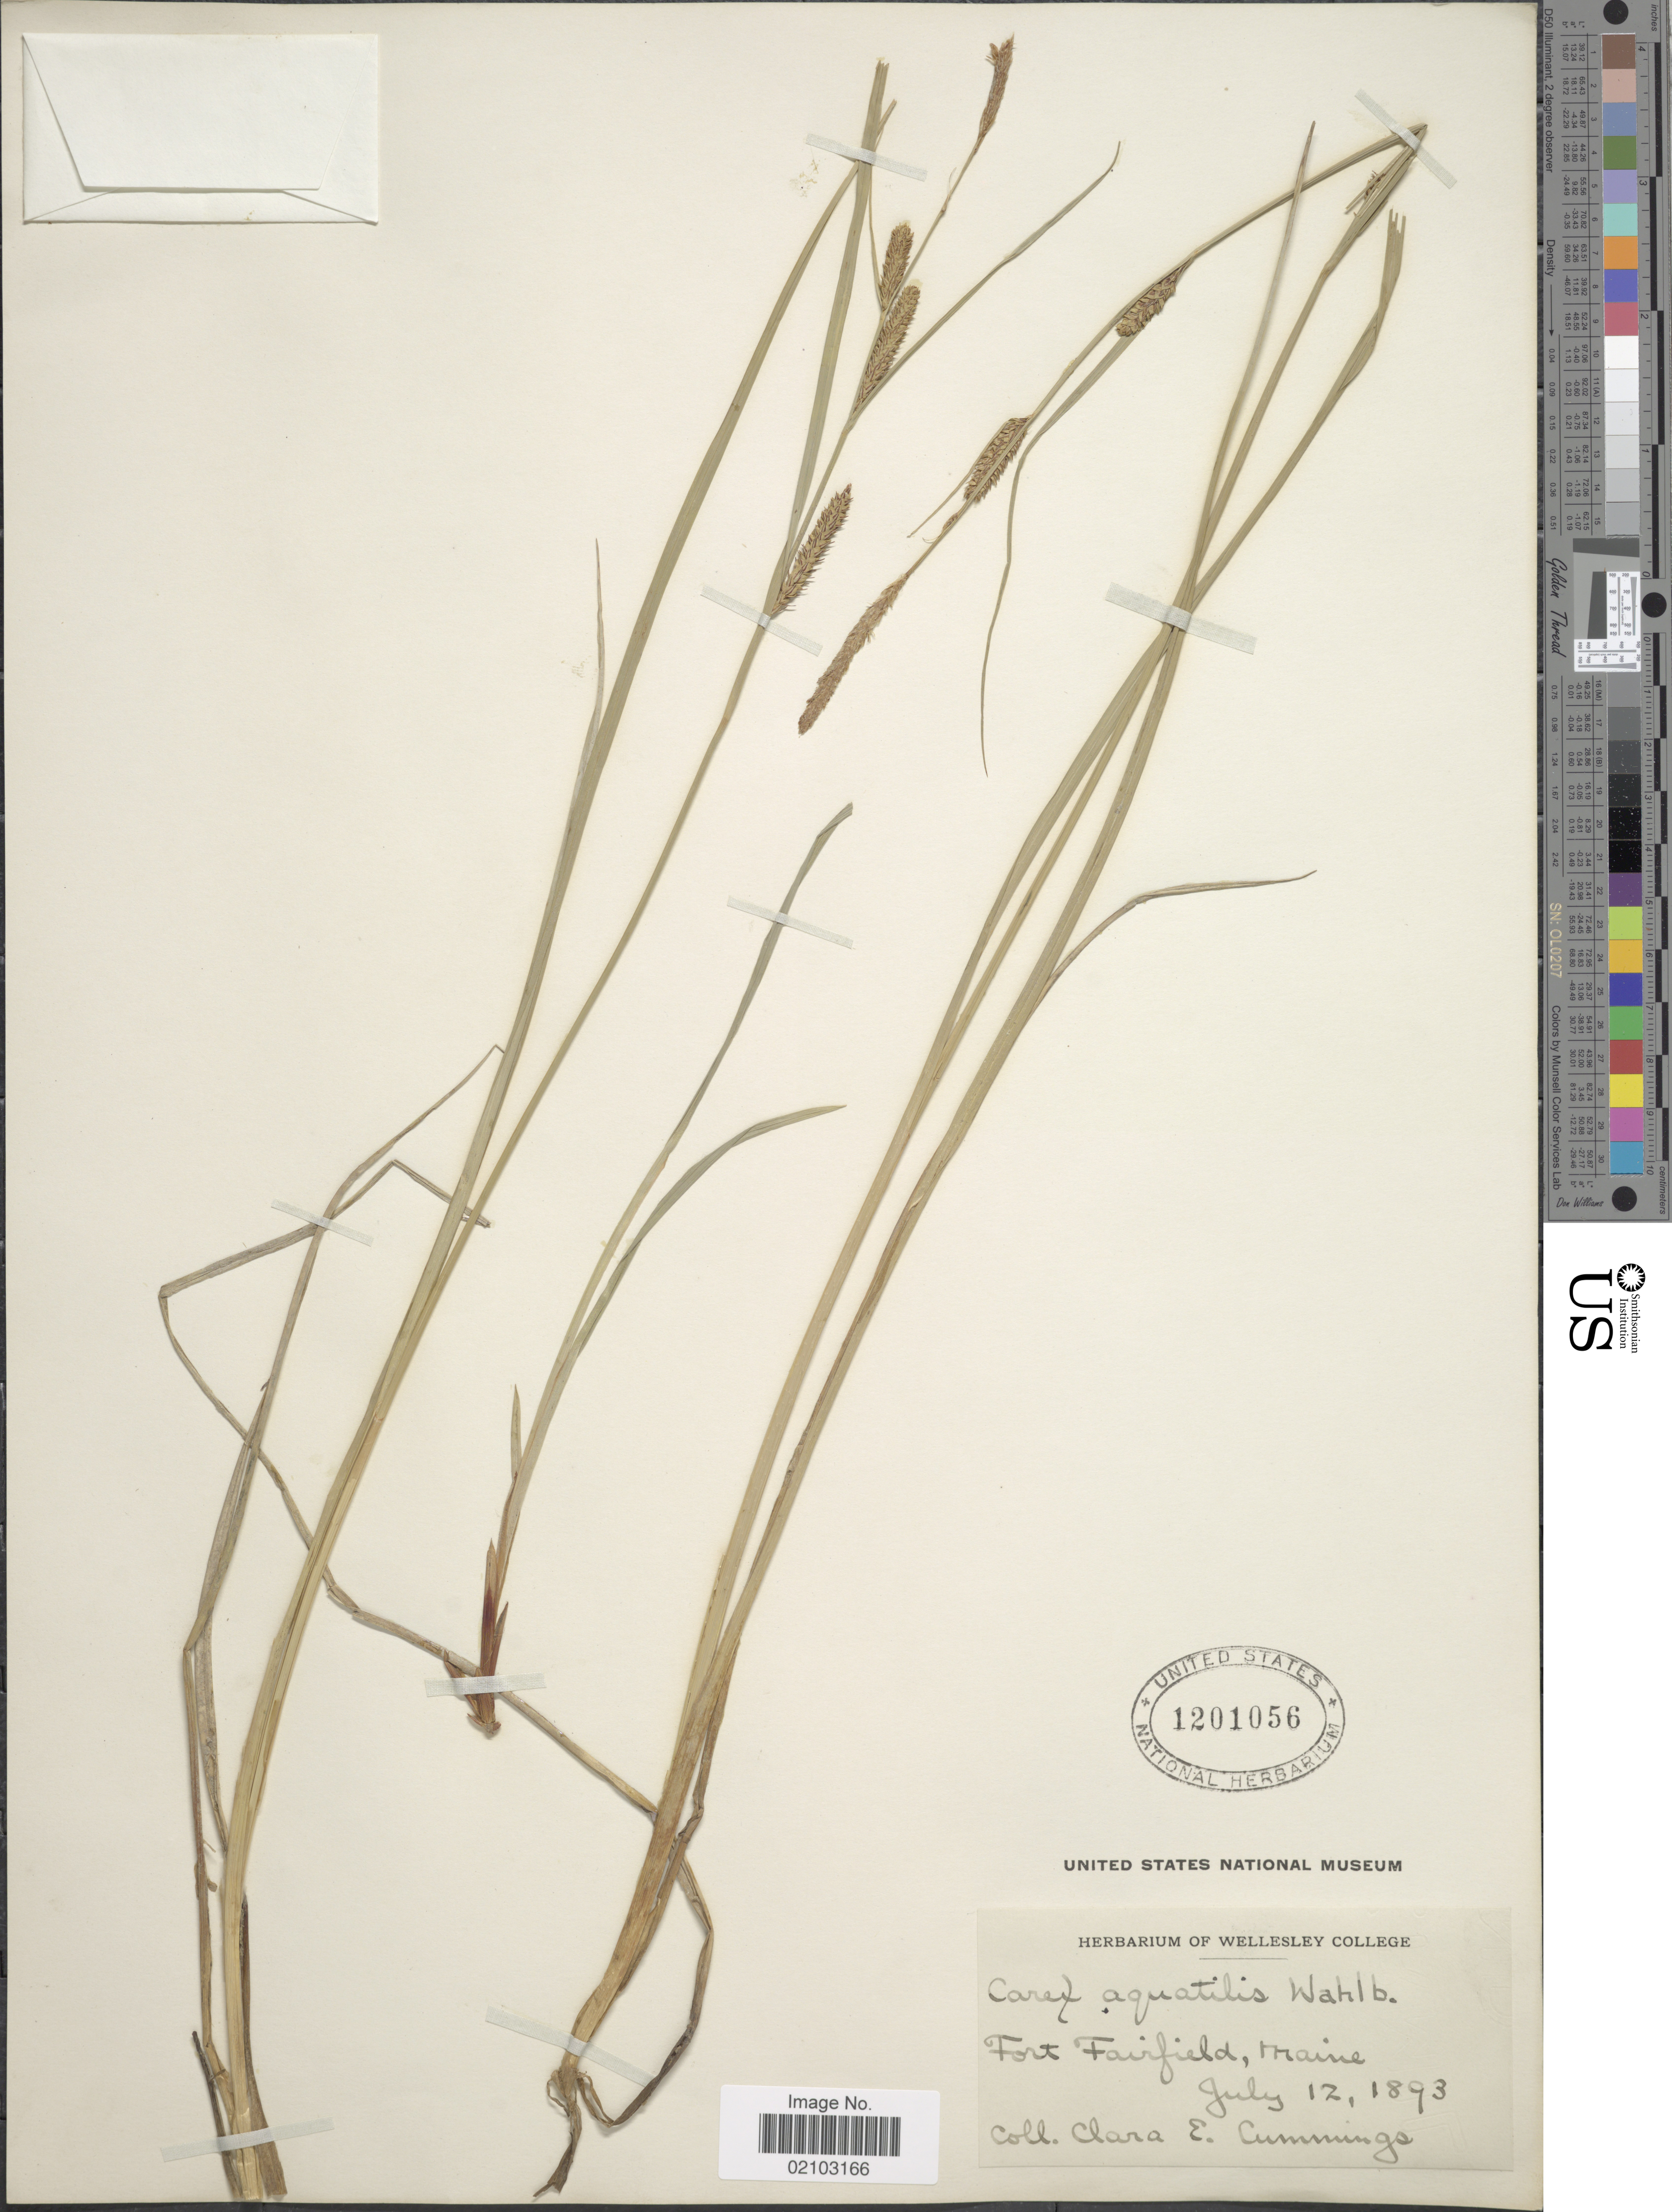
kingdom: Plantae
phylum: Tracheophyta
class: Liliopsida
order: Poales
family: Cyperaceae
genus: Carex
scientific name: Carex aquatilis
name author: Wahlenb.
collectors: C. Cummings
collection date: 1893-07-12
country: United States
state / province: Maine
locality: Fort Fairfield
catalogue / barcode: US 1201056